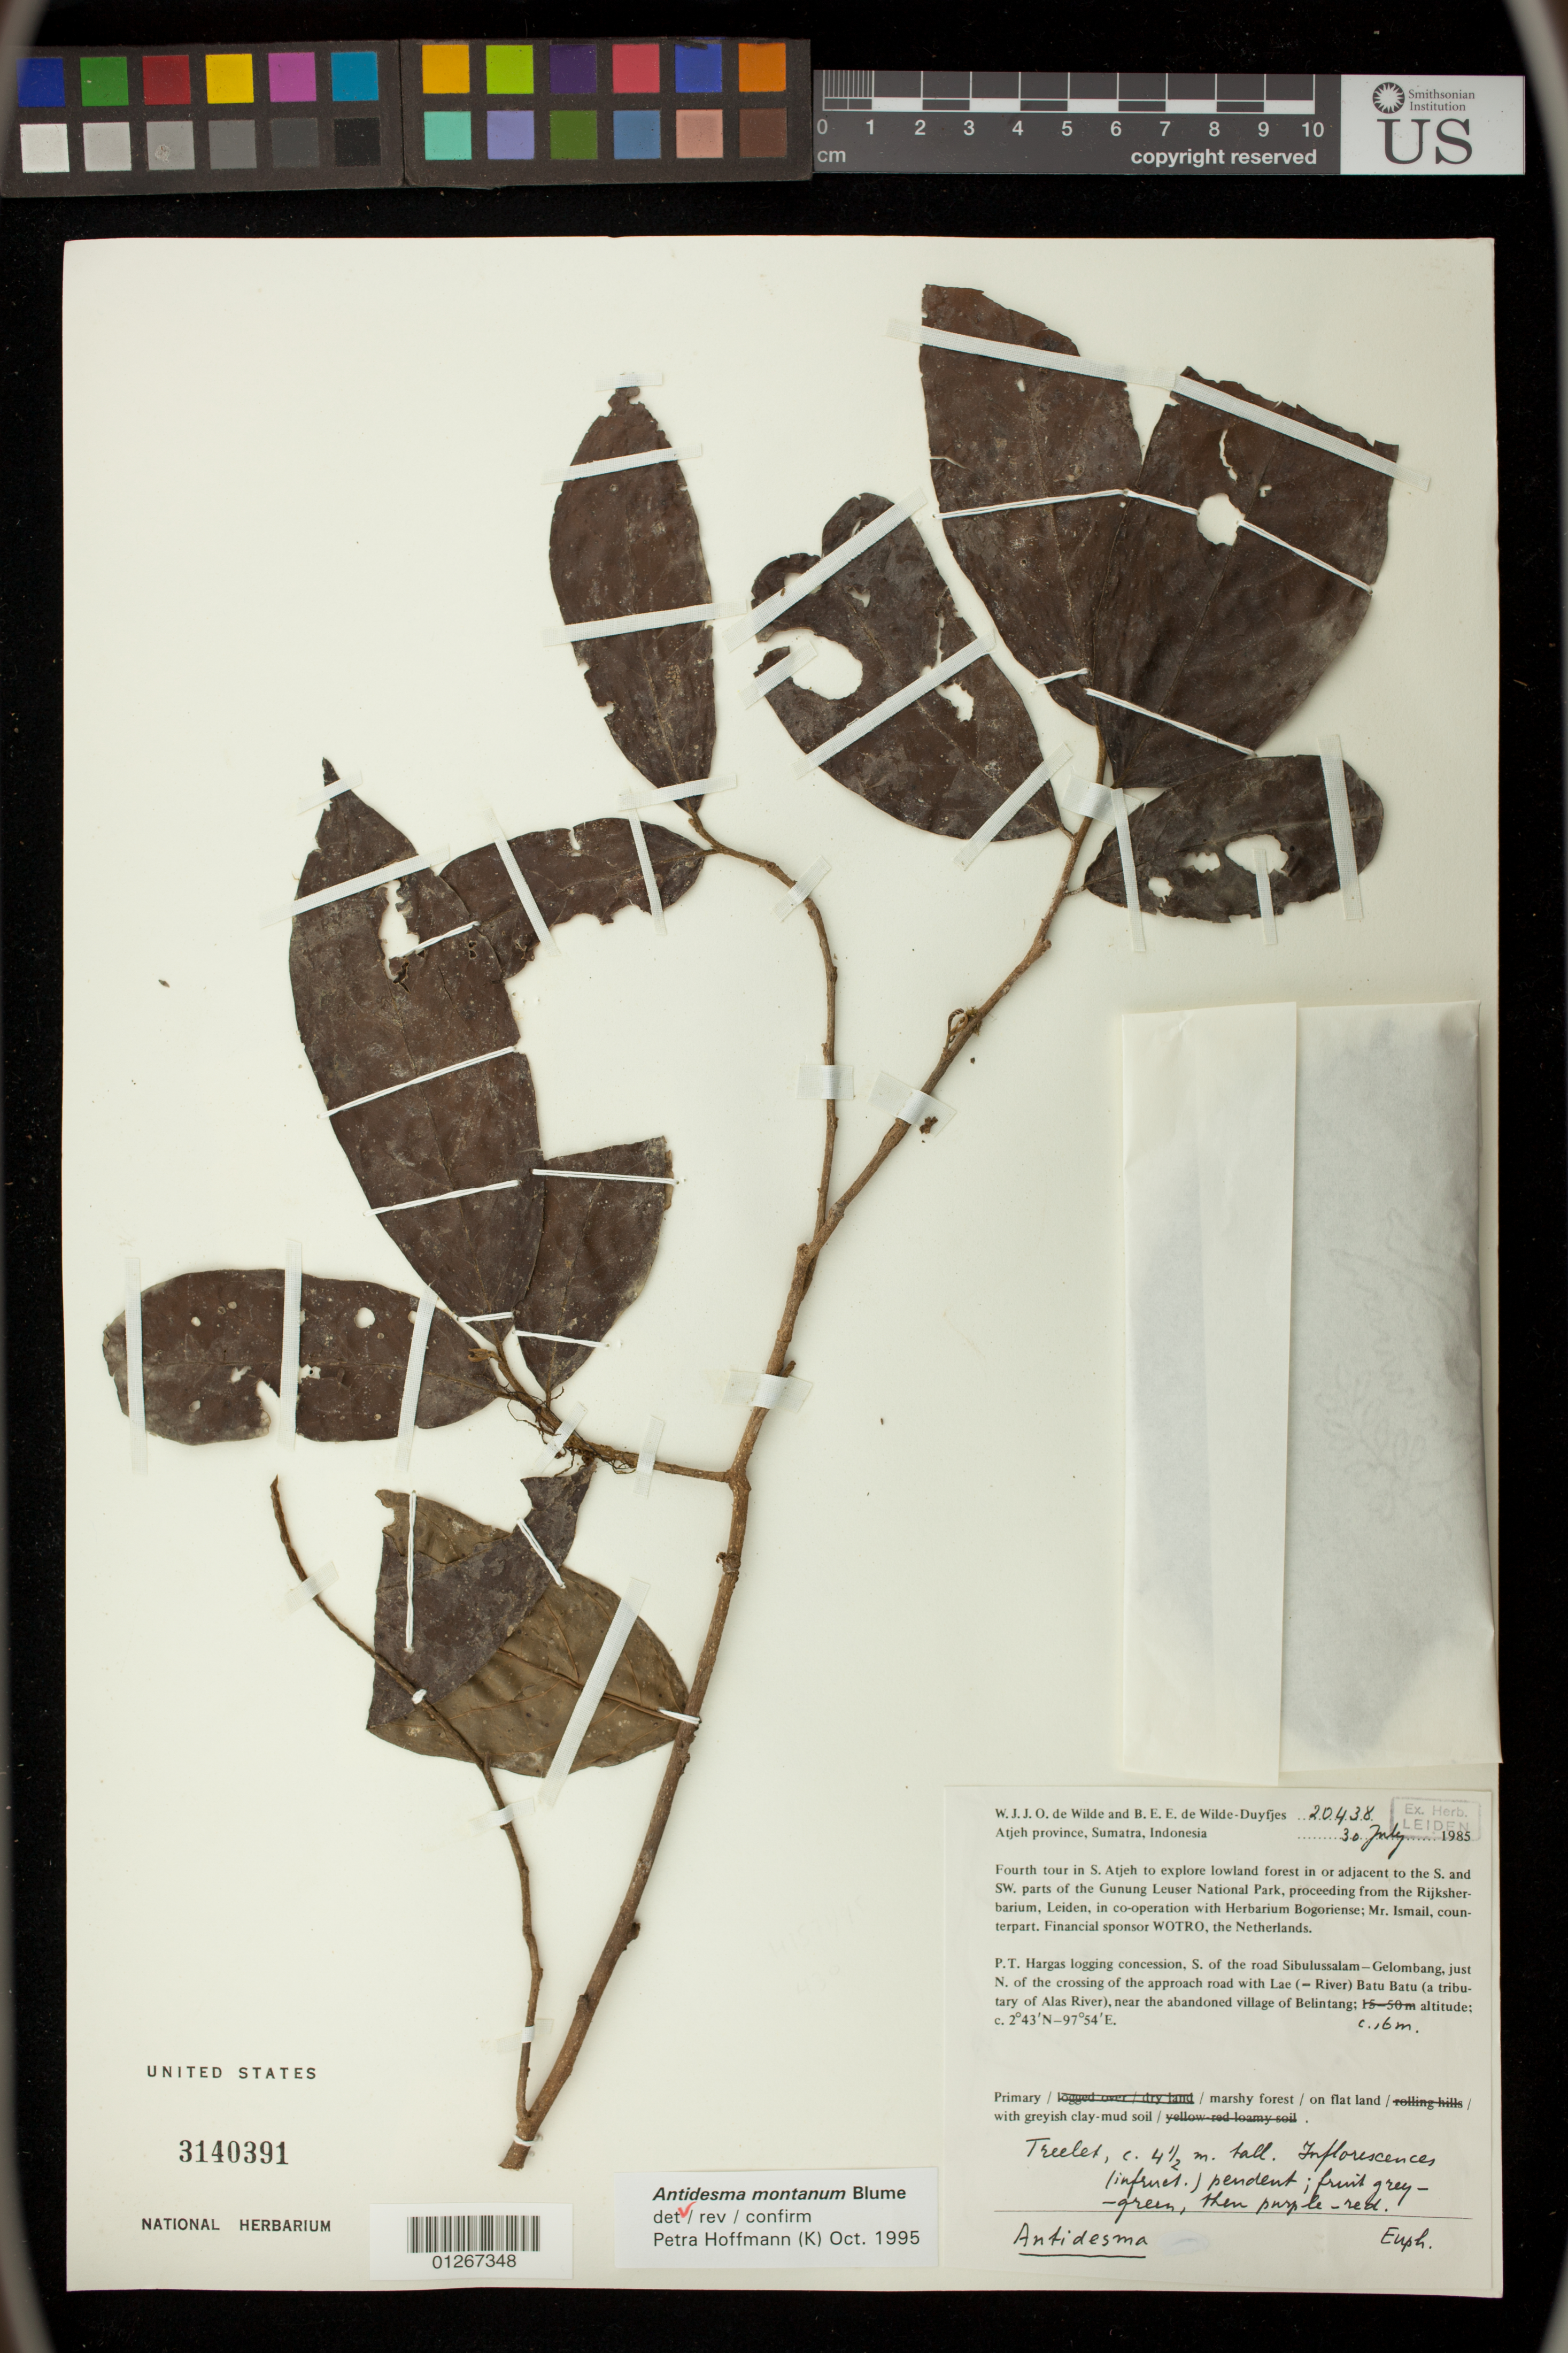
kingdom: Plantae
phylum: Tracheophyta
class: Magnoliopsida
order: Malpighiales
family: Phyllanthaceae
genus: Antidesma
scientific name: Antidesma montanum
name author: Blume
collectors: W. J. de Wilde & B. E. de Wilde-Duyfjes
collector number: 20438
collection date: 1985-07-30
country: Indonesia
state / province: Sumatra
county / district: Aceh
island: Sumatra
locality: Atjeh, Sumatra, Indonesia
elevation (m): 16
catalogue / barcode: US 3140391